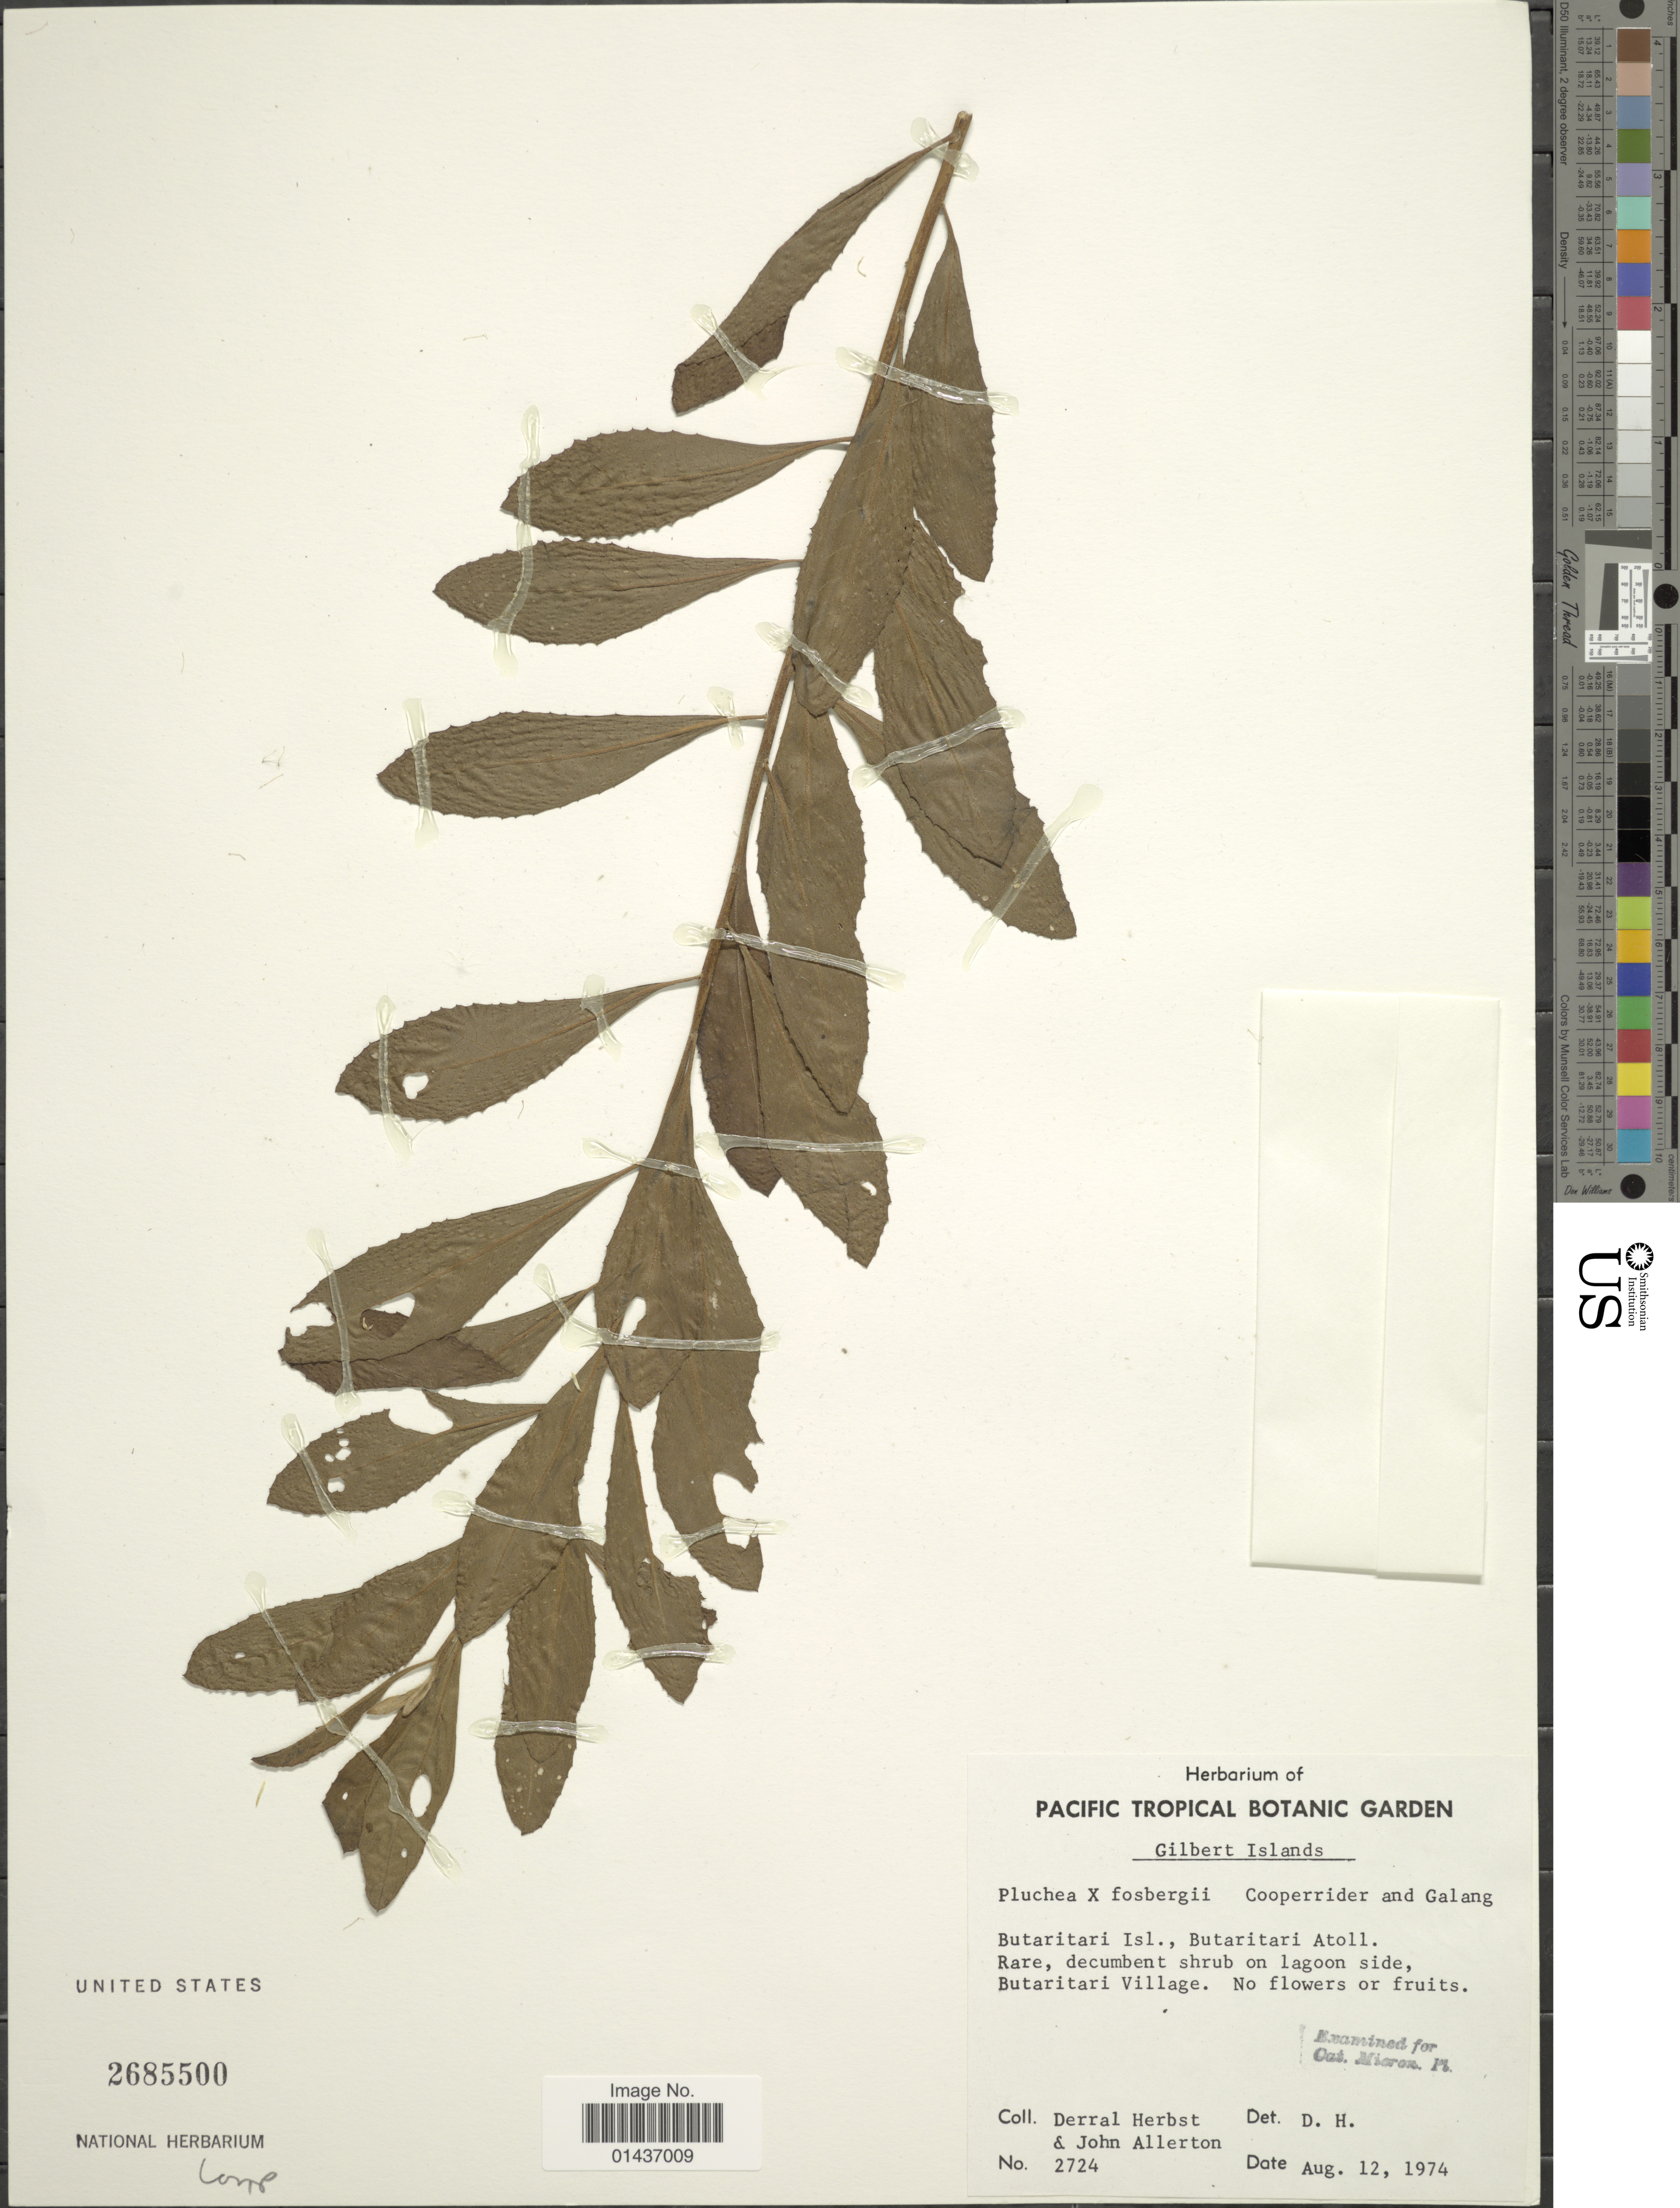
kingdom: Plantae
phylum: Tracheophyta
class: Magnoliopsida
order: Asterales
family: Asteraceae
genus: Pluchea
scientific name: Pluchea x fosbergii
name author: Cooperr. & Galang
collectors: D. R. Herbst & J. Allerton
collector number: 2724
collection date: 1974-08-12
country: Kiribati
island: Butaritari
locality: Gilbert Islands, Butaritari Isl., Butaritari Atoll. Rare, decumbent shrub on lagoon side, Butaritari Village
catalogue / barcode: US 2685500